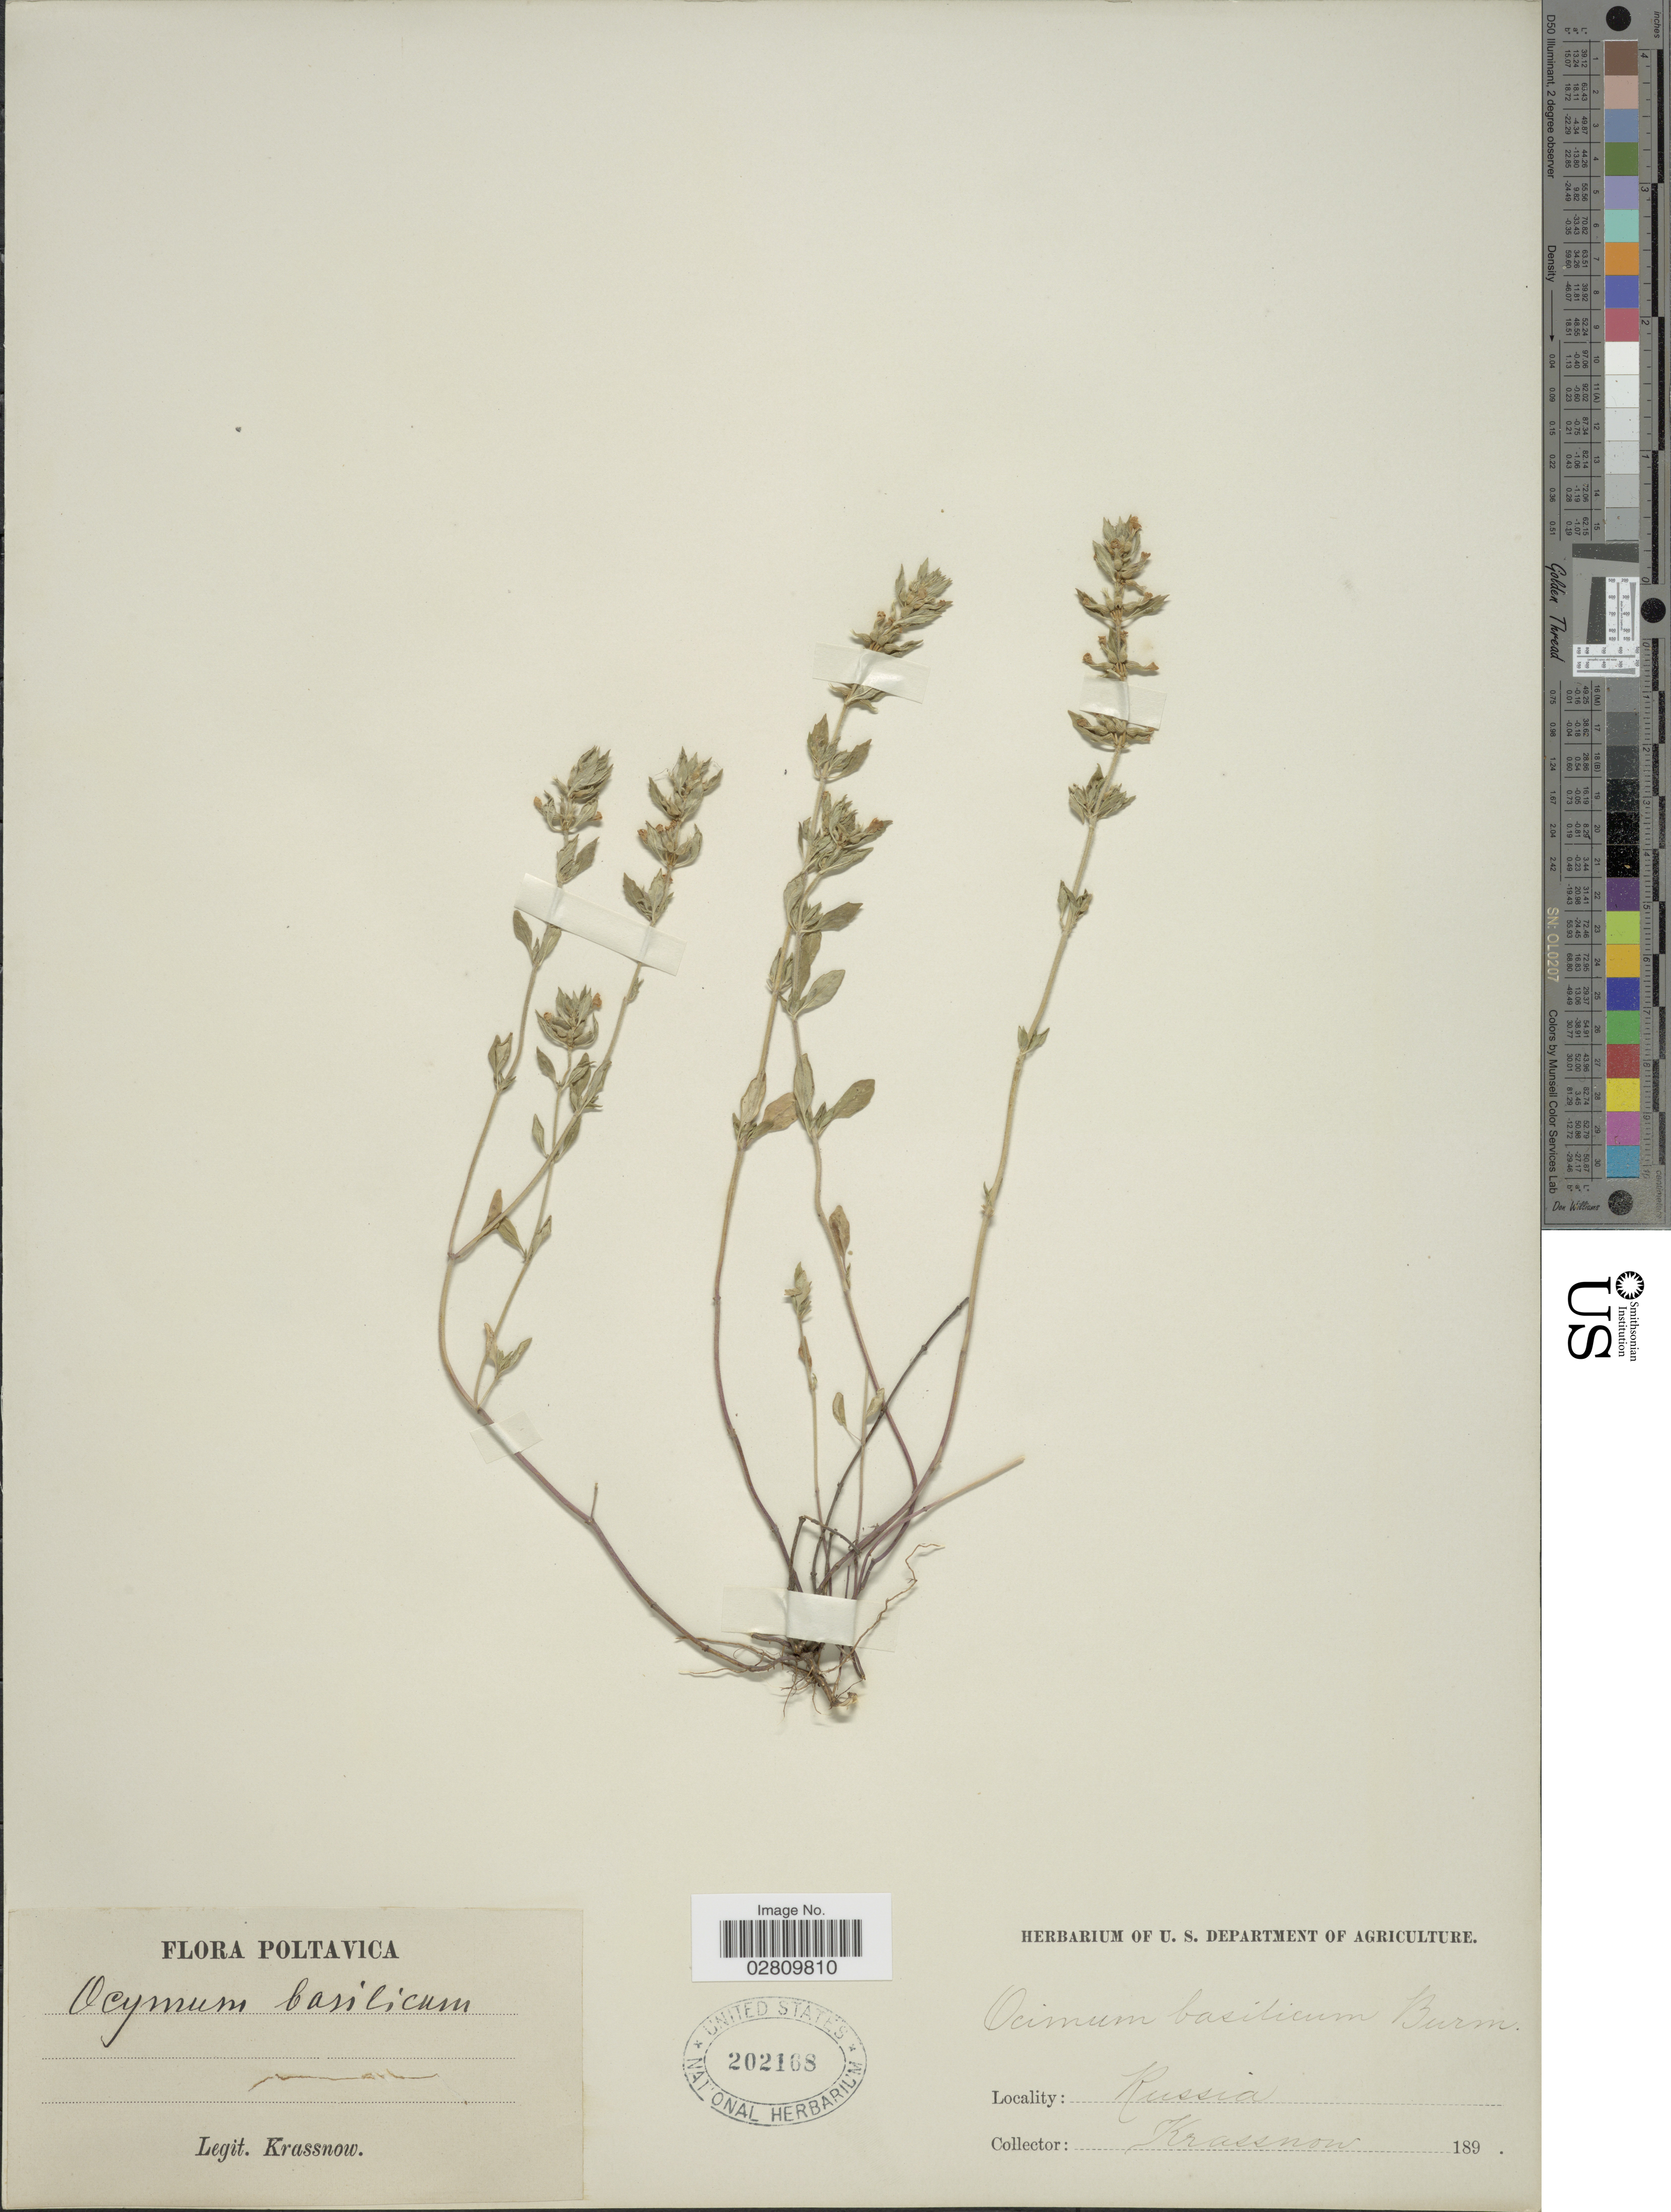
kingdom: Plantae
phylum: Tracheophyta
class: Magnoliopsida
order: Lamiales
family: Lamiaceae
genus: Acinos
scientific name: Acinos acinos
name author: (L.) Huth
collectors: -. Krassnow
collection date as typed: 189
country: Ukraine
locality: Poltavica. Russia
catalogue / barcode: US 202168